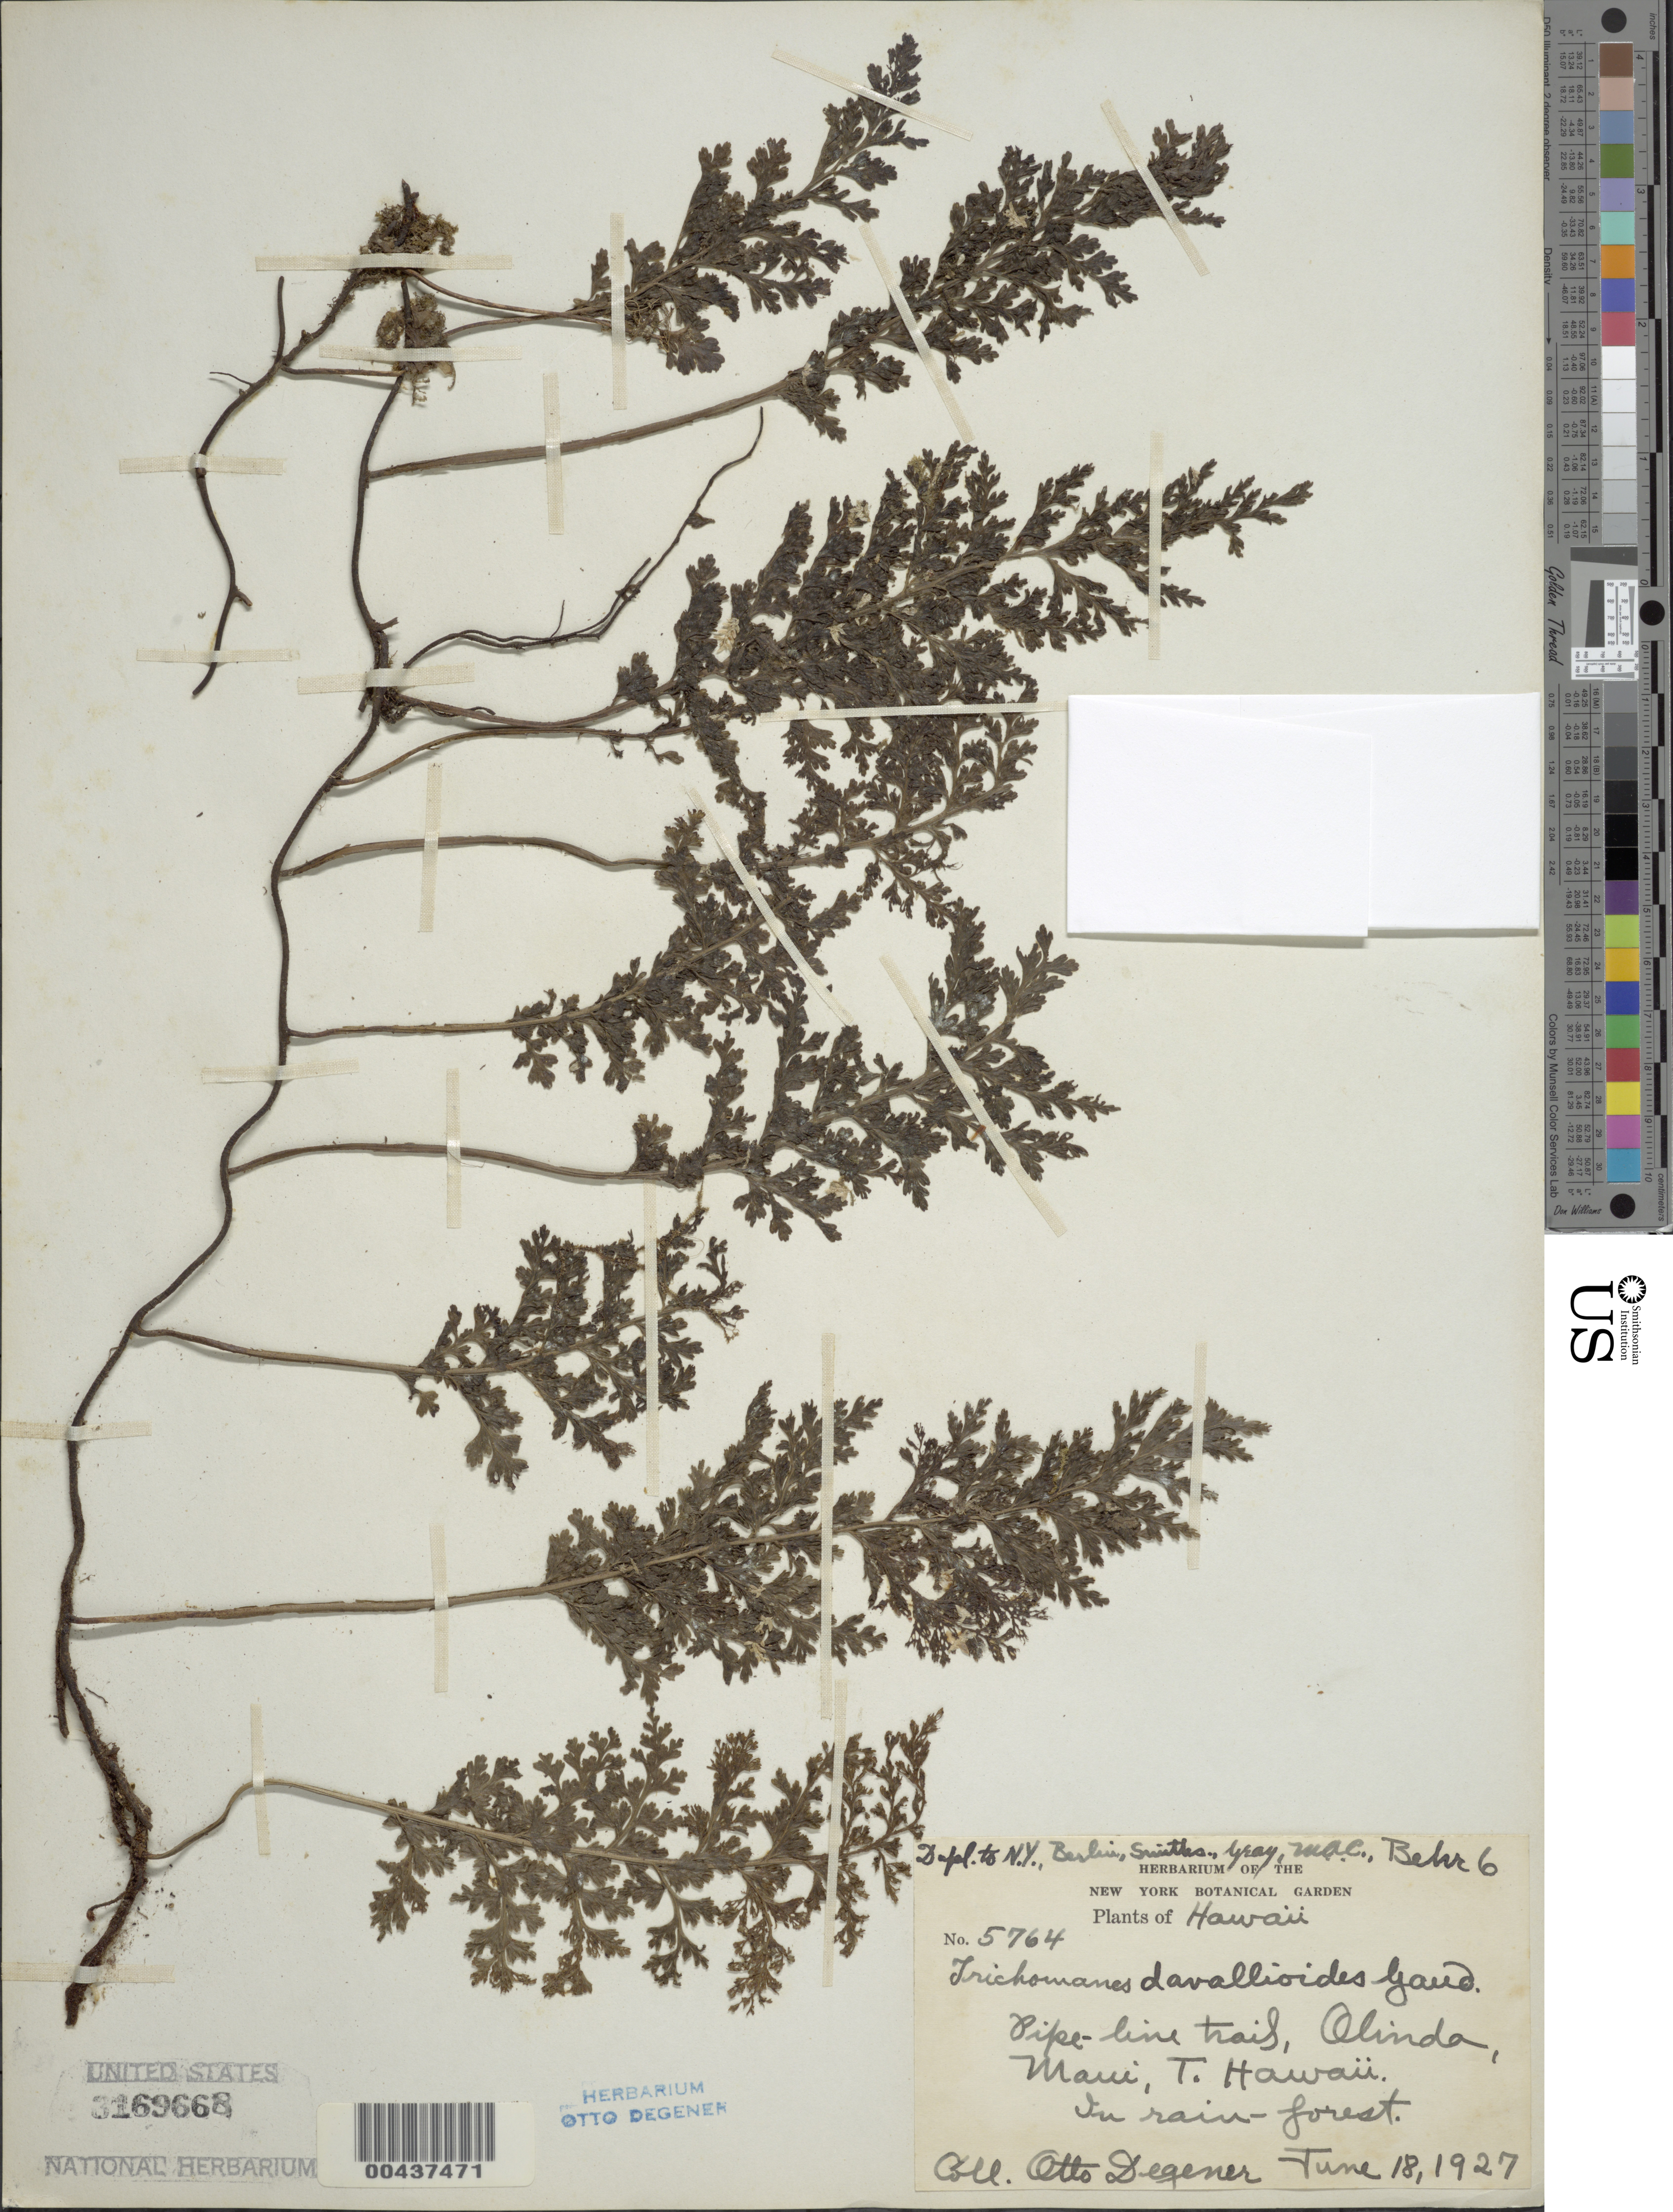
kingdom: Plantae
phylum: Tracheophyta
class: Polypodiopsida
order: Hymenophyllales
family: Hymenophyllaceae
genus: Vandenboschia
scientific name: Vandenboschia davallioides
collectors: O. Degener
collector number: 5764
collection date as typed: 18 Jun 1927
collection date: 1927-06-18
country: United States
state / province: Hawaii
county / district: Maui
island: Maui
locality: Pipe-line trail, Olinda, Maui, T.H.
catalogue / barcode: US 3169668